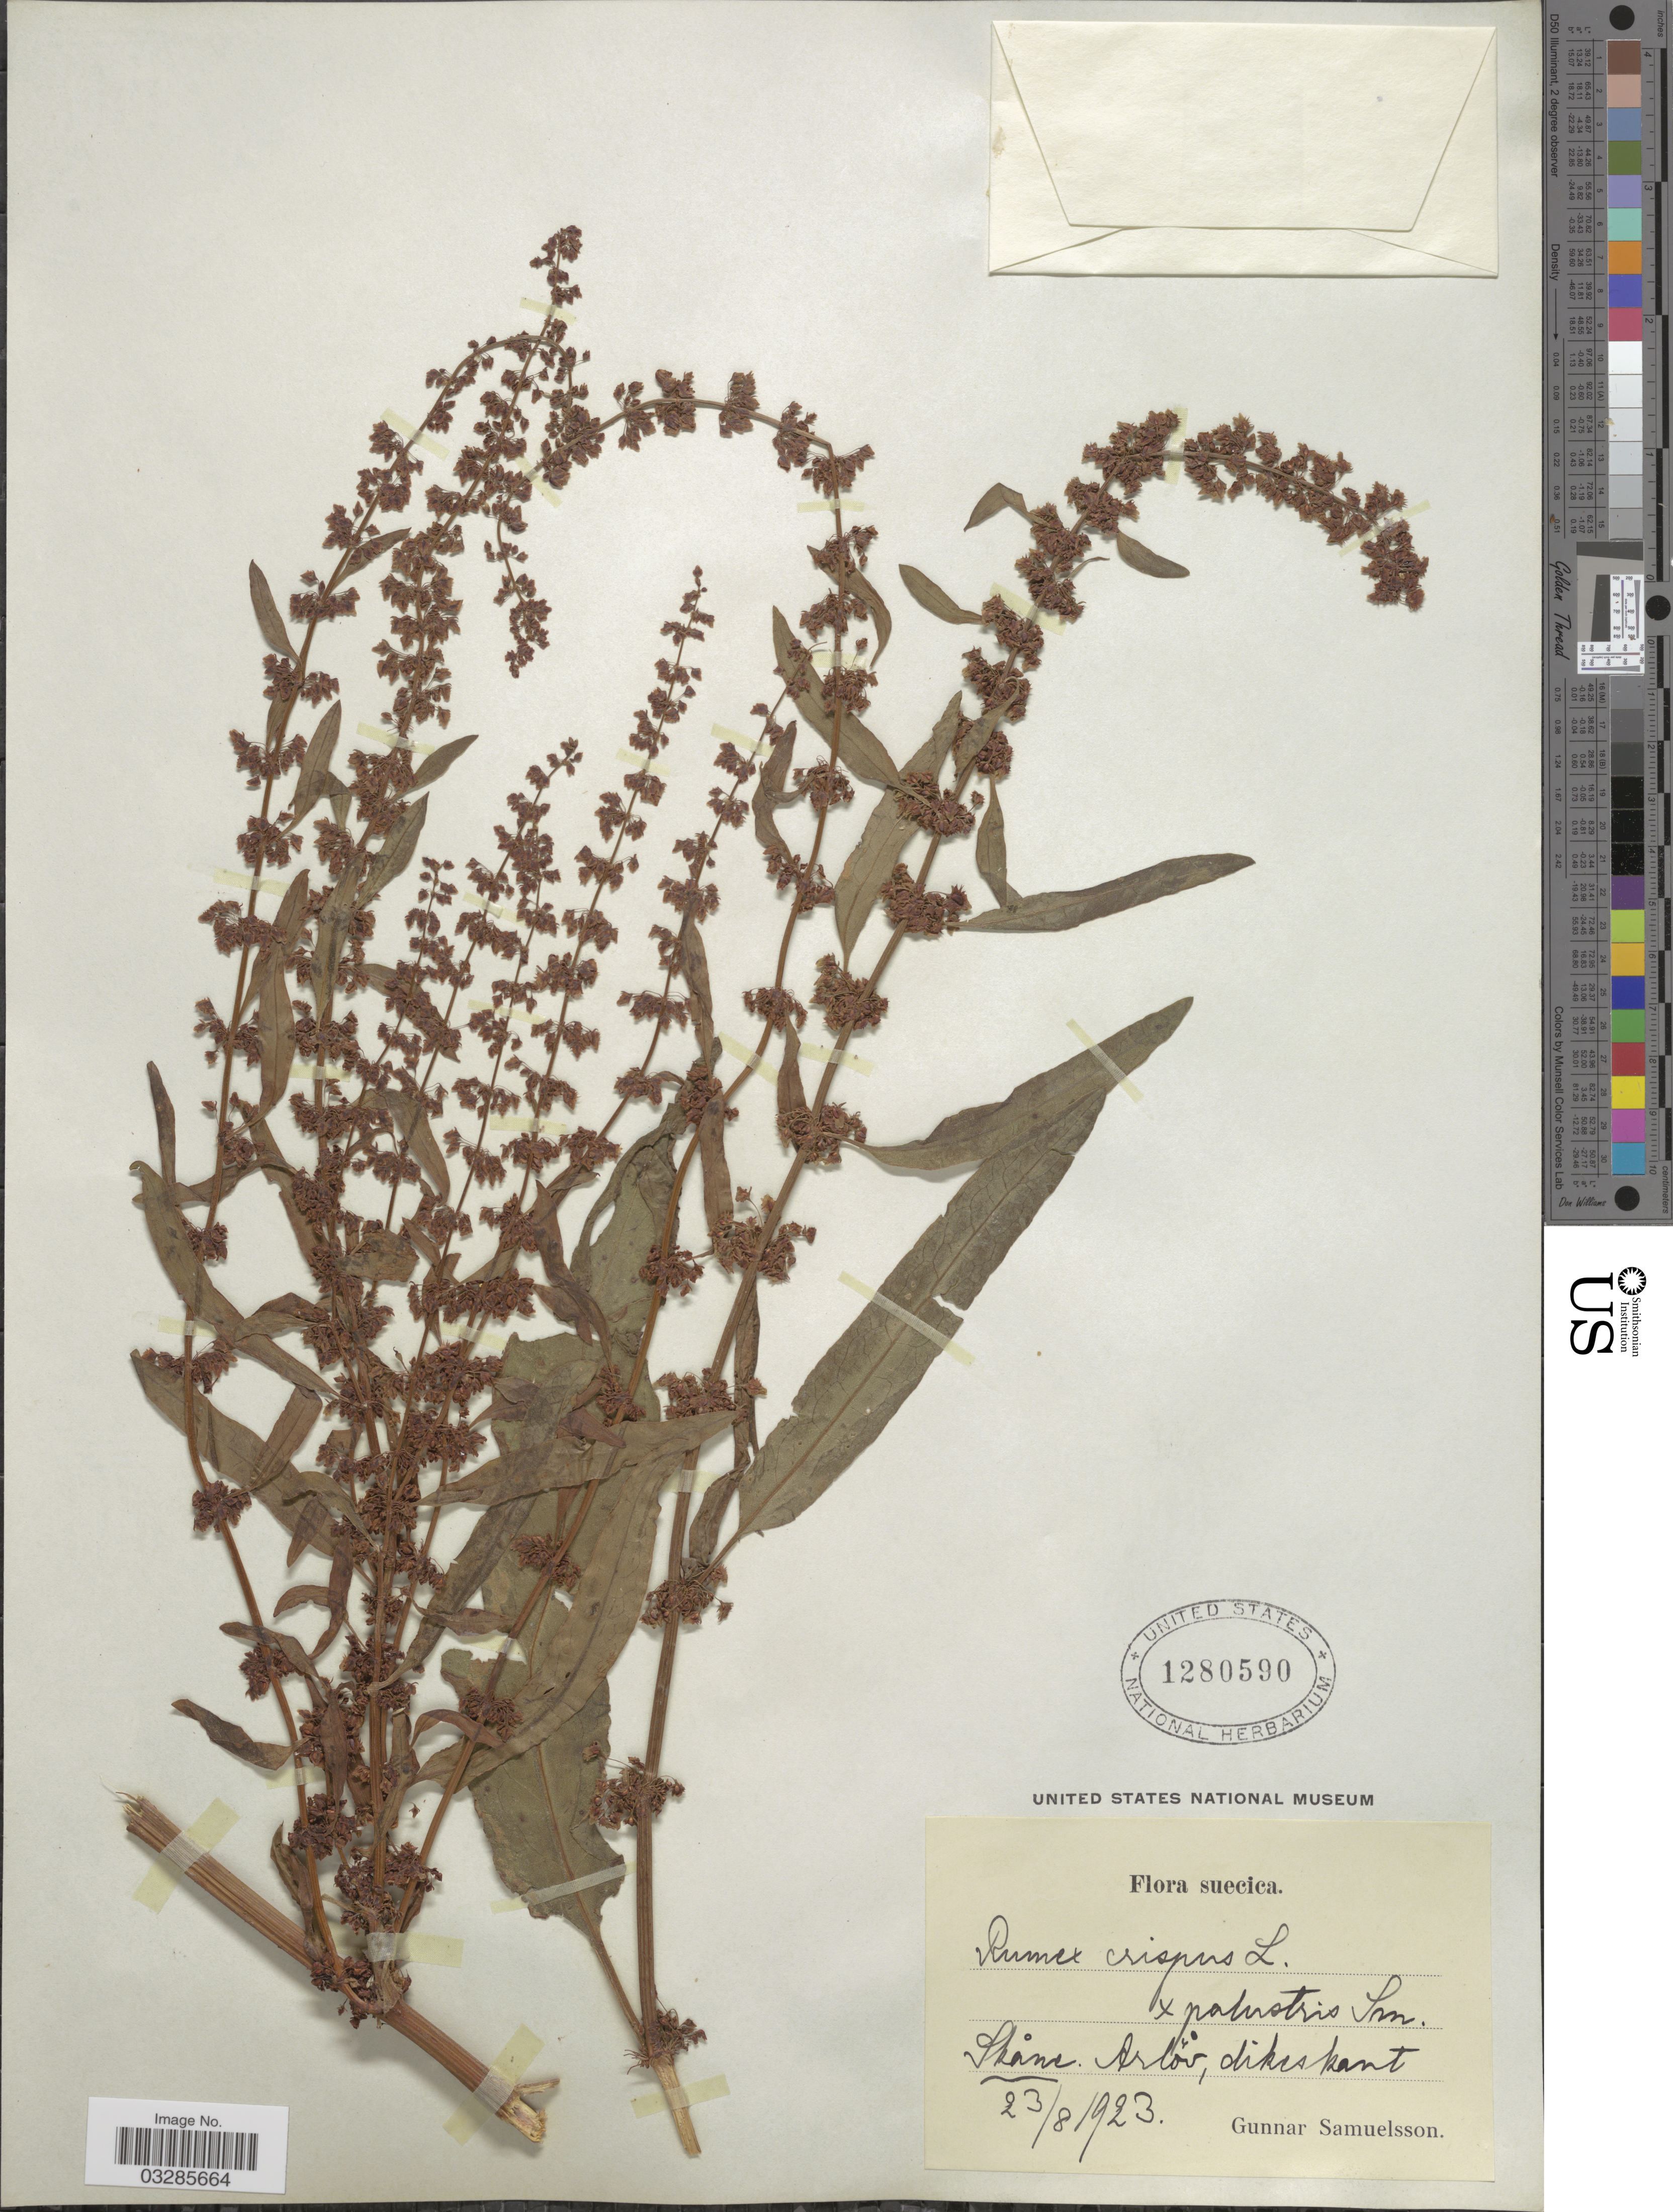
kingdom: Plantae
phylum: Tracheophyta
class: Magnoliopsida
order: Caryophyllales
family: Polygonaceae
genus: Rumex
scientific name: Rumex crispus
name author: L.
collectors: G. Samuelsson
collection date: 1923-08-23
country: Sweden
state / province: Skåne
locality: Suecica. Arlöv.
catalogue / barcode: US 1280590